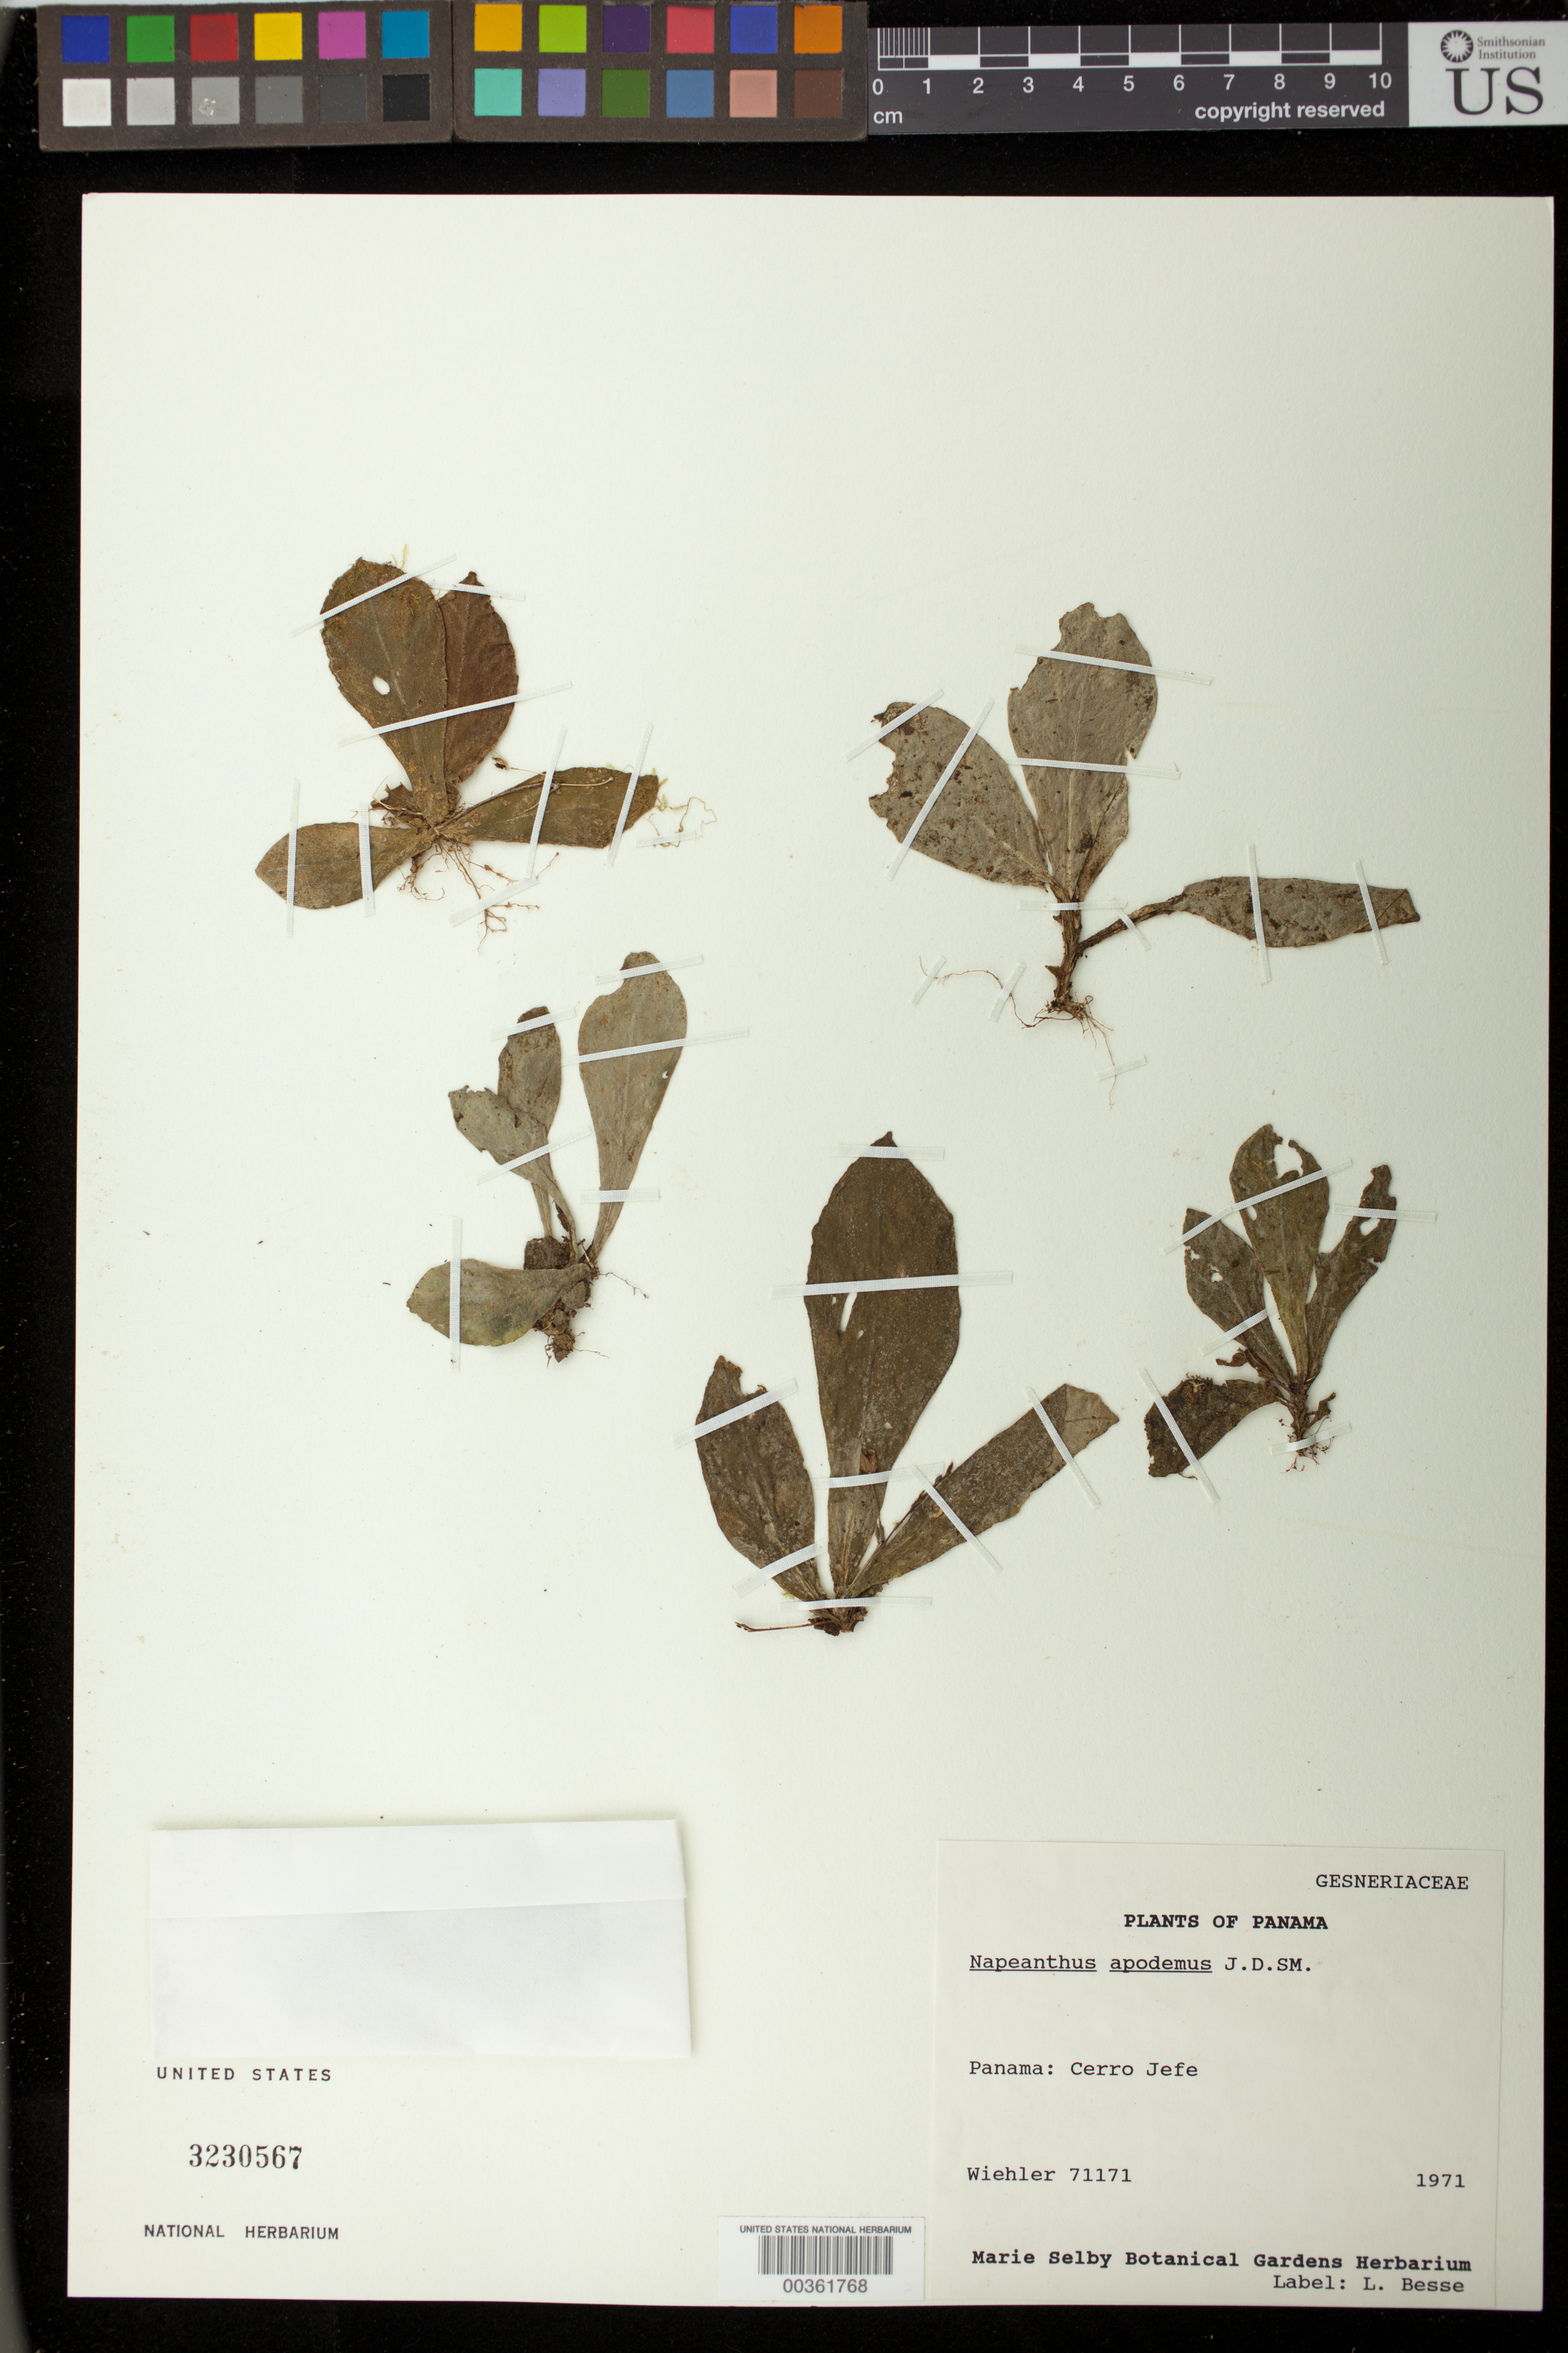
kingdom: Plantae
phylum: Tracheophyta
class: Magnoliopsida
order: Lamiales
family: Gesneriaceae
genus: Napeanthus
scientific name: Napeanthus apodemus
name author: Donn. Sm.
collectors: H. J. Wiehler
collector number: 71171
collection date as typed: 11 Aug 1971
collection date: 1971-08-11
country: Panama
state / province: Panamá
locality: Cerro Jefe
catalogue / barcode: US 3230567